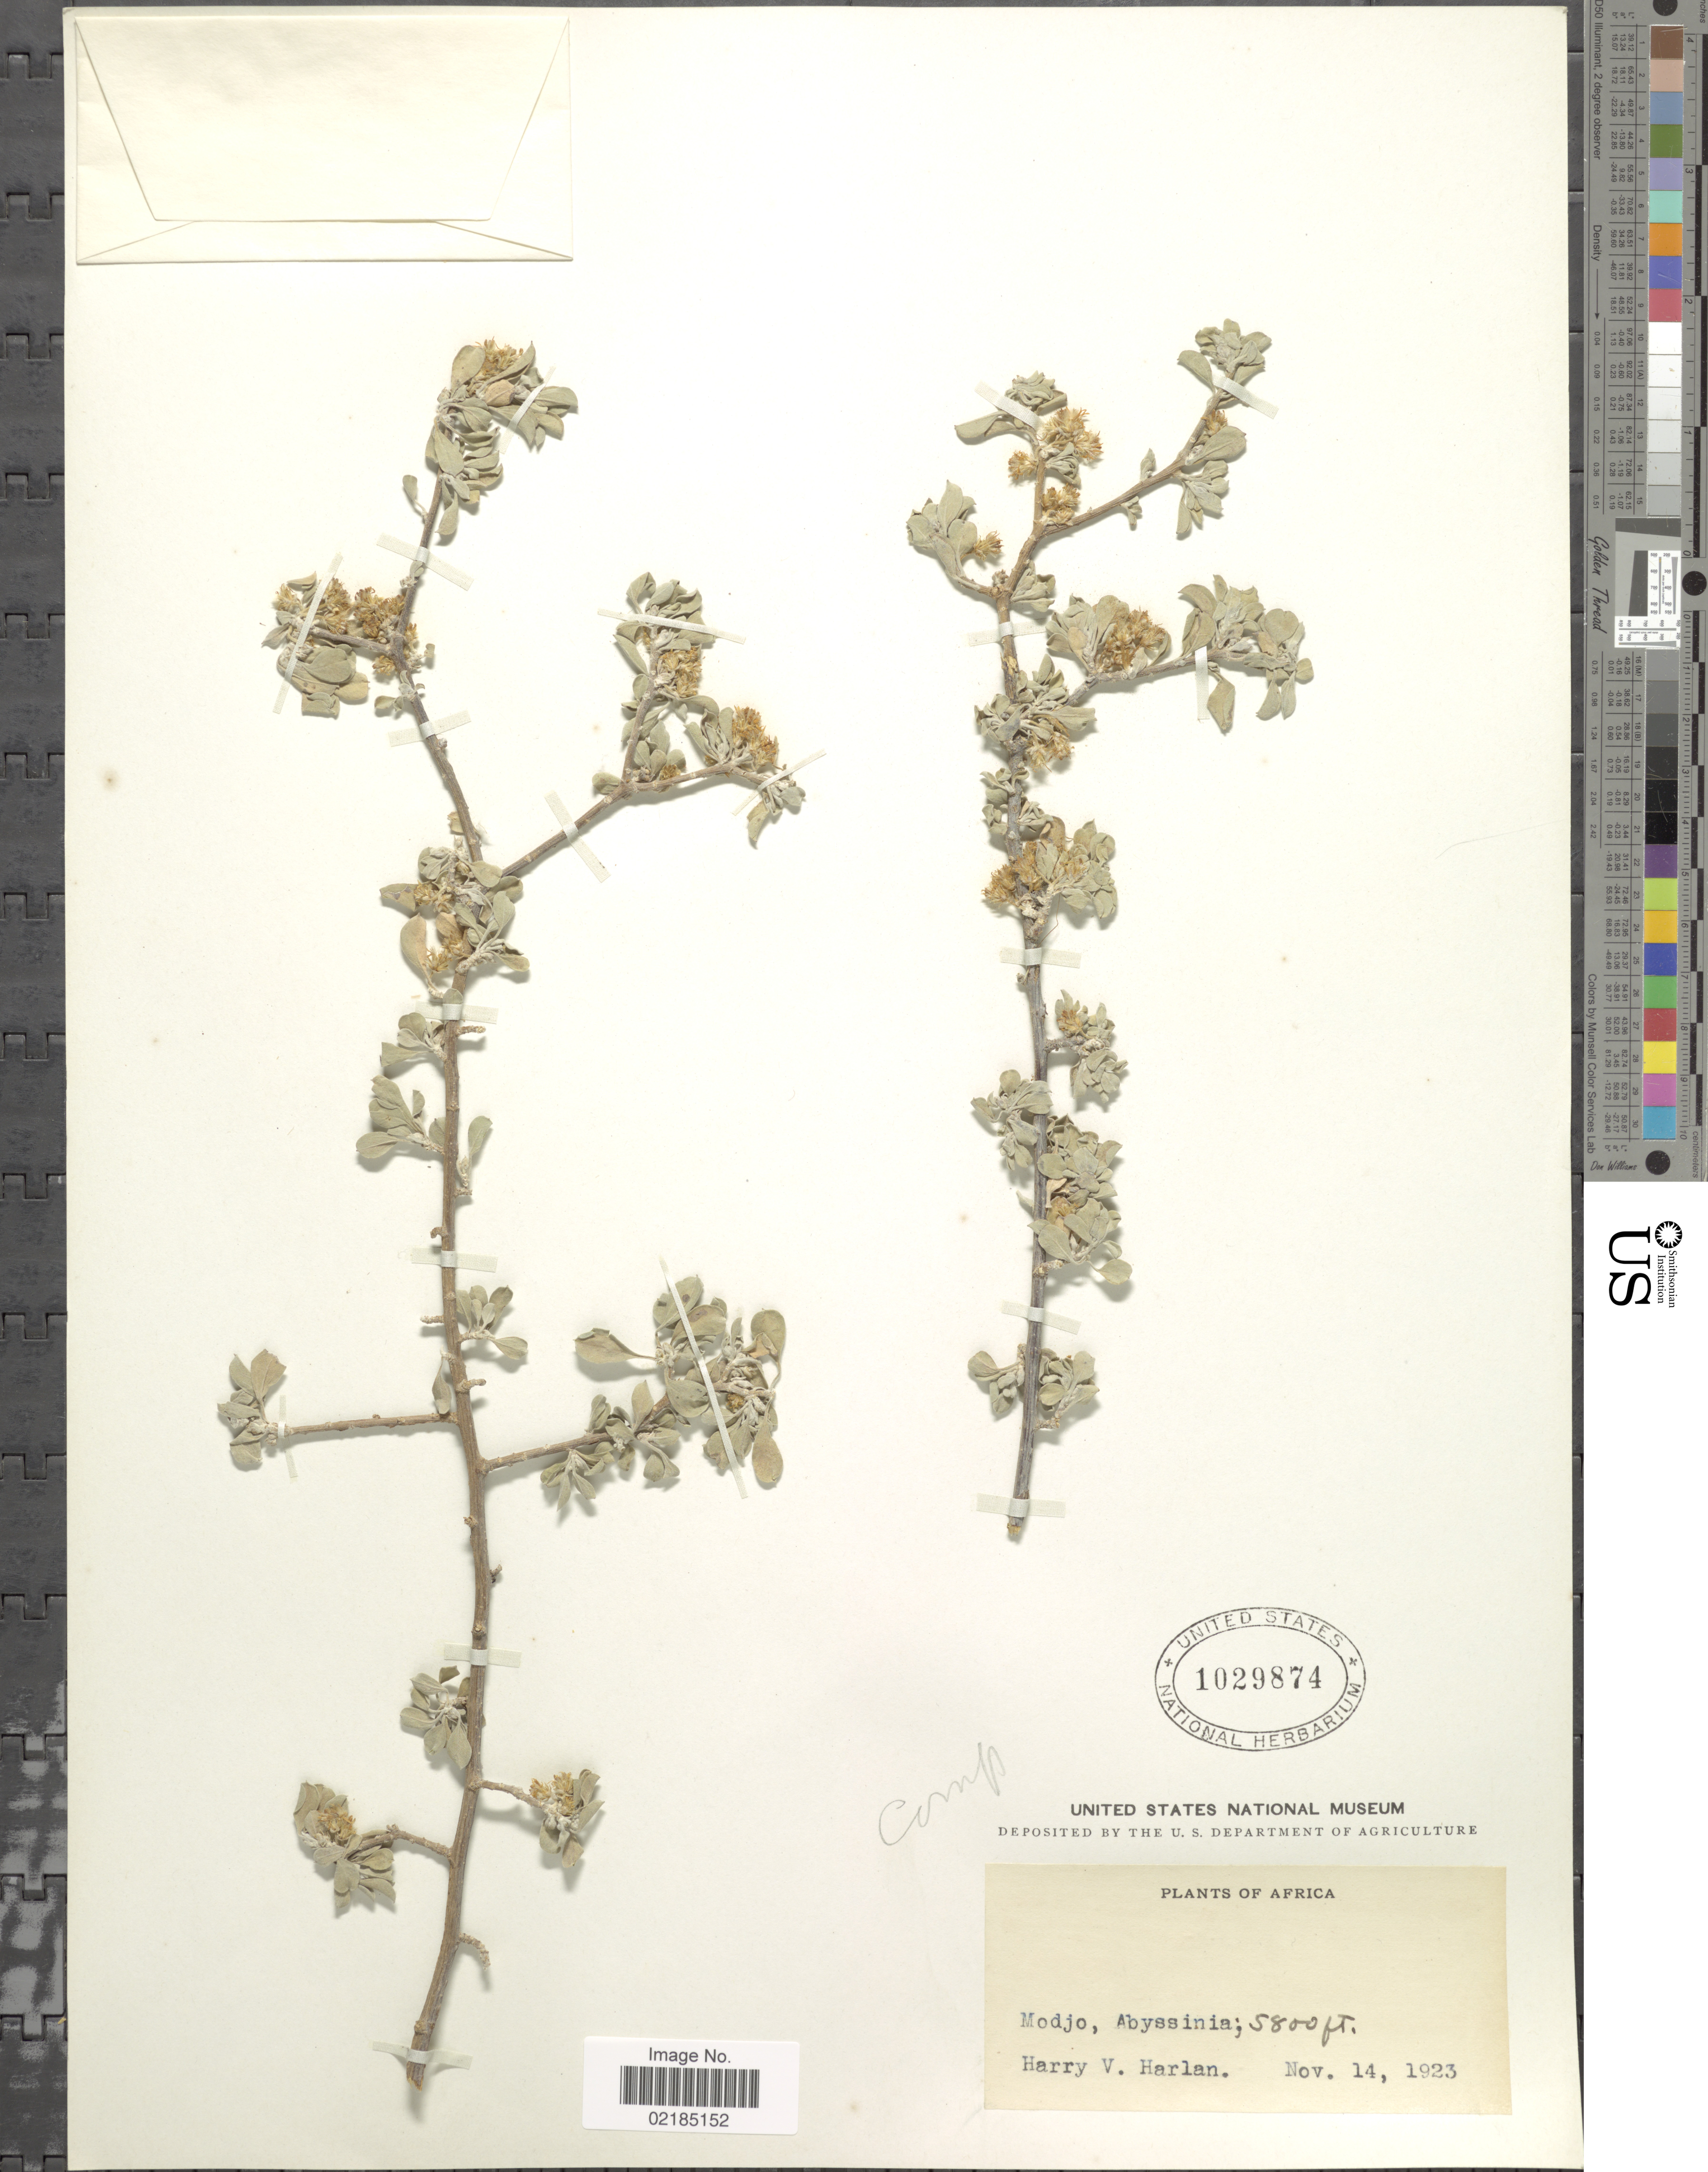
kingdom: Plantae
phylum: Tracheophyta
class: Magnoliopsida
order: Asterales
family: Asteraceae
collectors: H. Harlan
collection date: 1923-11-14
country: Eritrea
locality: Modjo, Abyssinia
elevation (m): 1768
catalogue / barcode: US 1029874